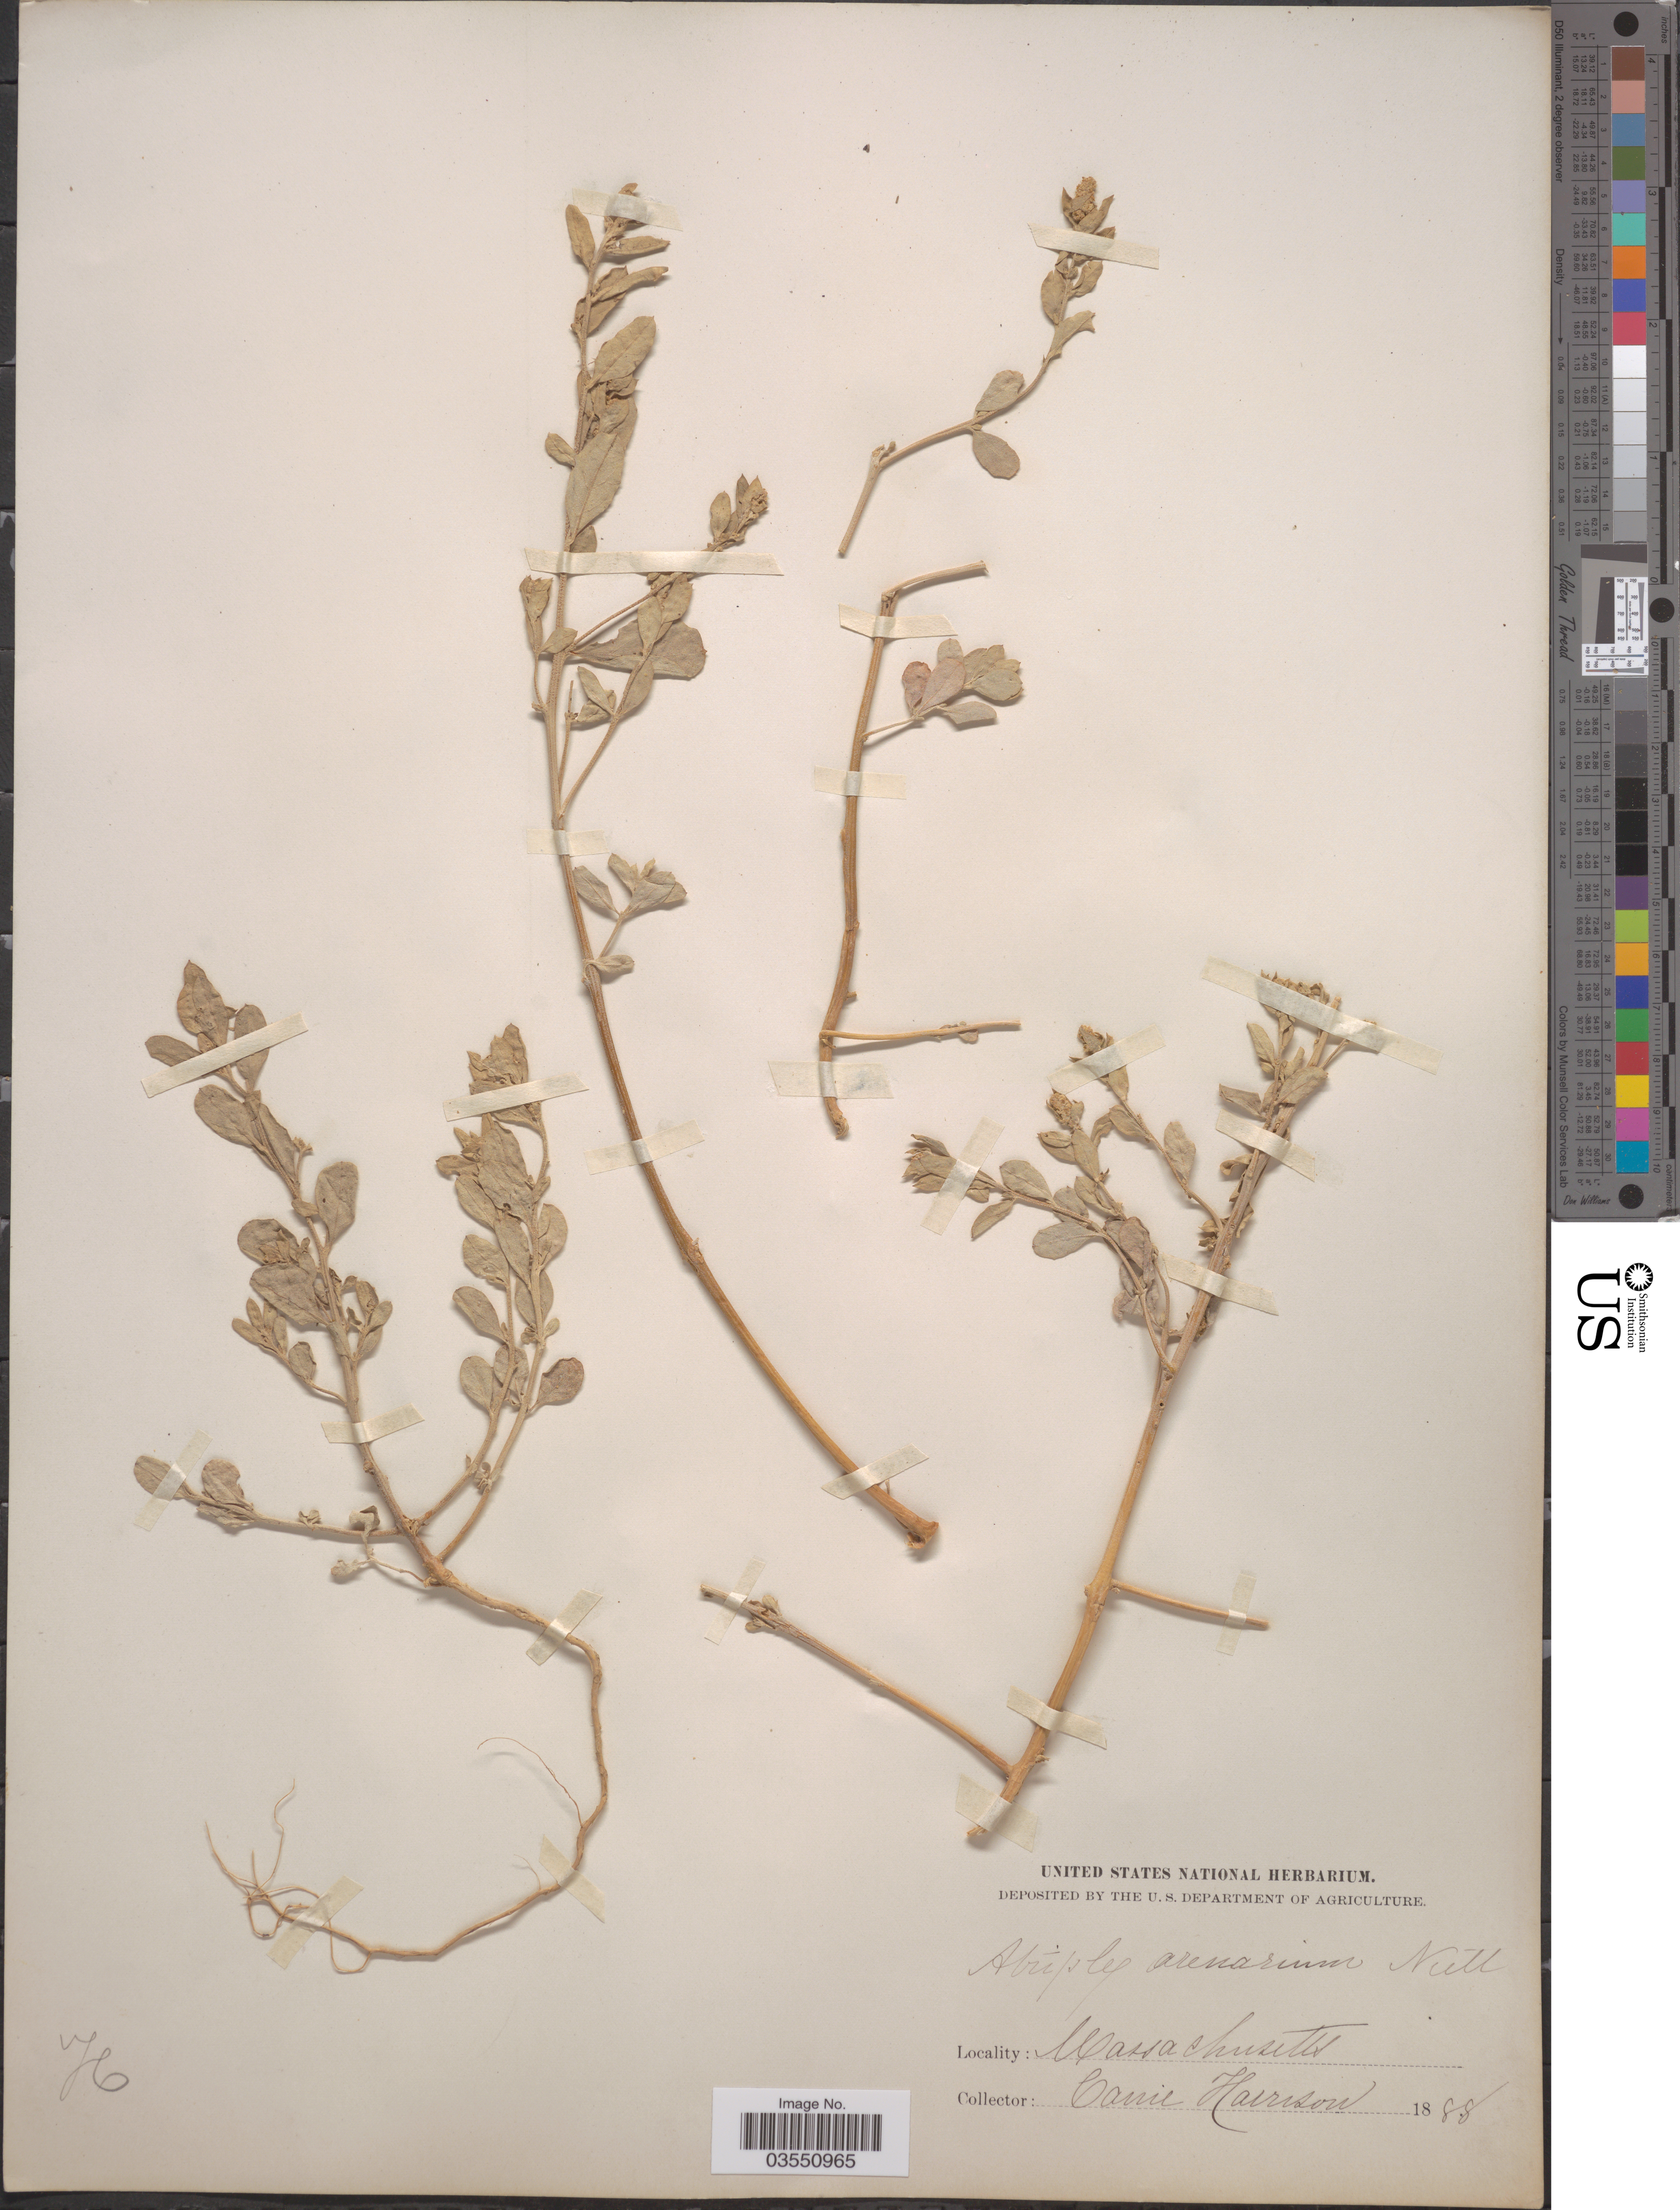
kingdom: Plantae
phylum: Tracheophyta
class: Magnoliopsida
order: Caryophyllales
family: Amaranthaceae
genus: Atriplex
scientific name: Atriplex arenaria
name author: Nutt.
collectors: C. Harrison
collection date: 1888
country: United States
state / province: Massachusetts